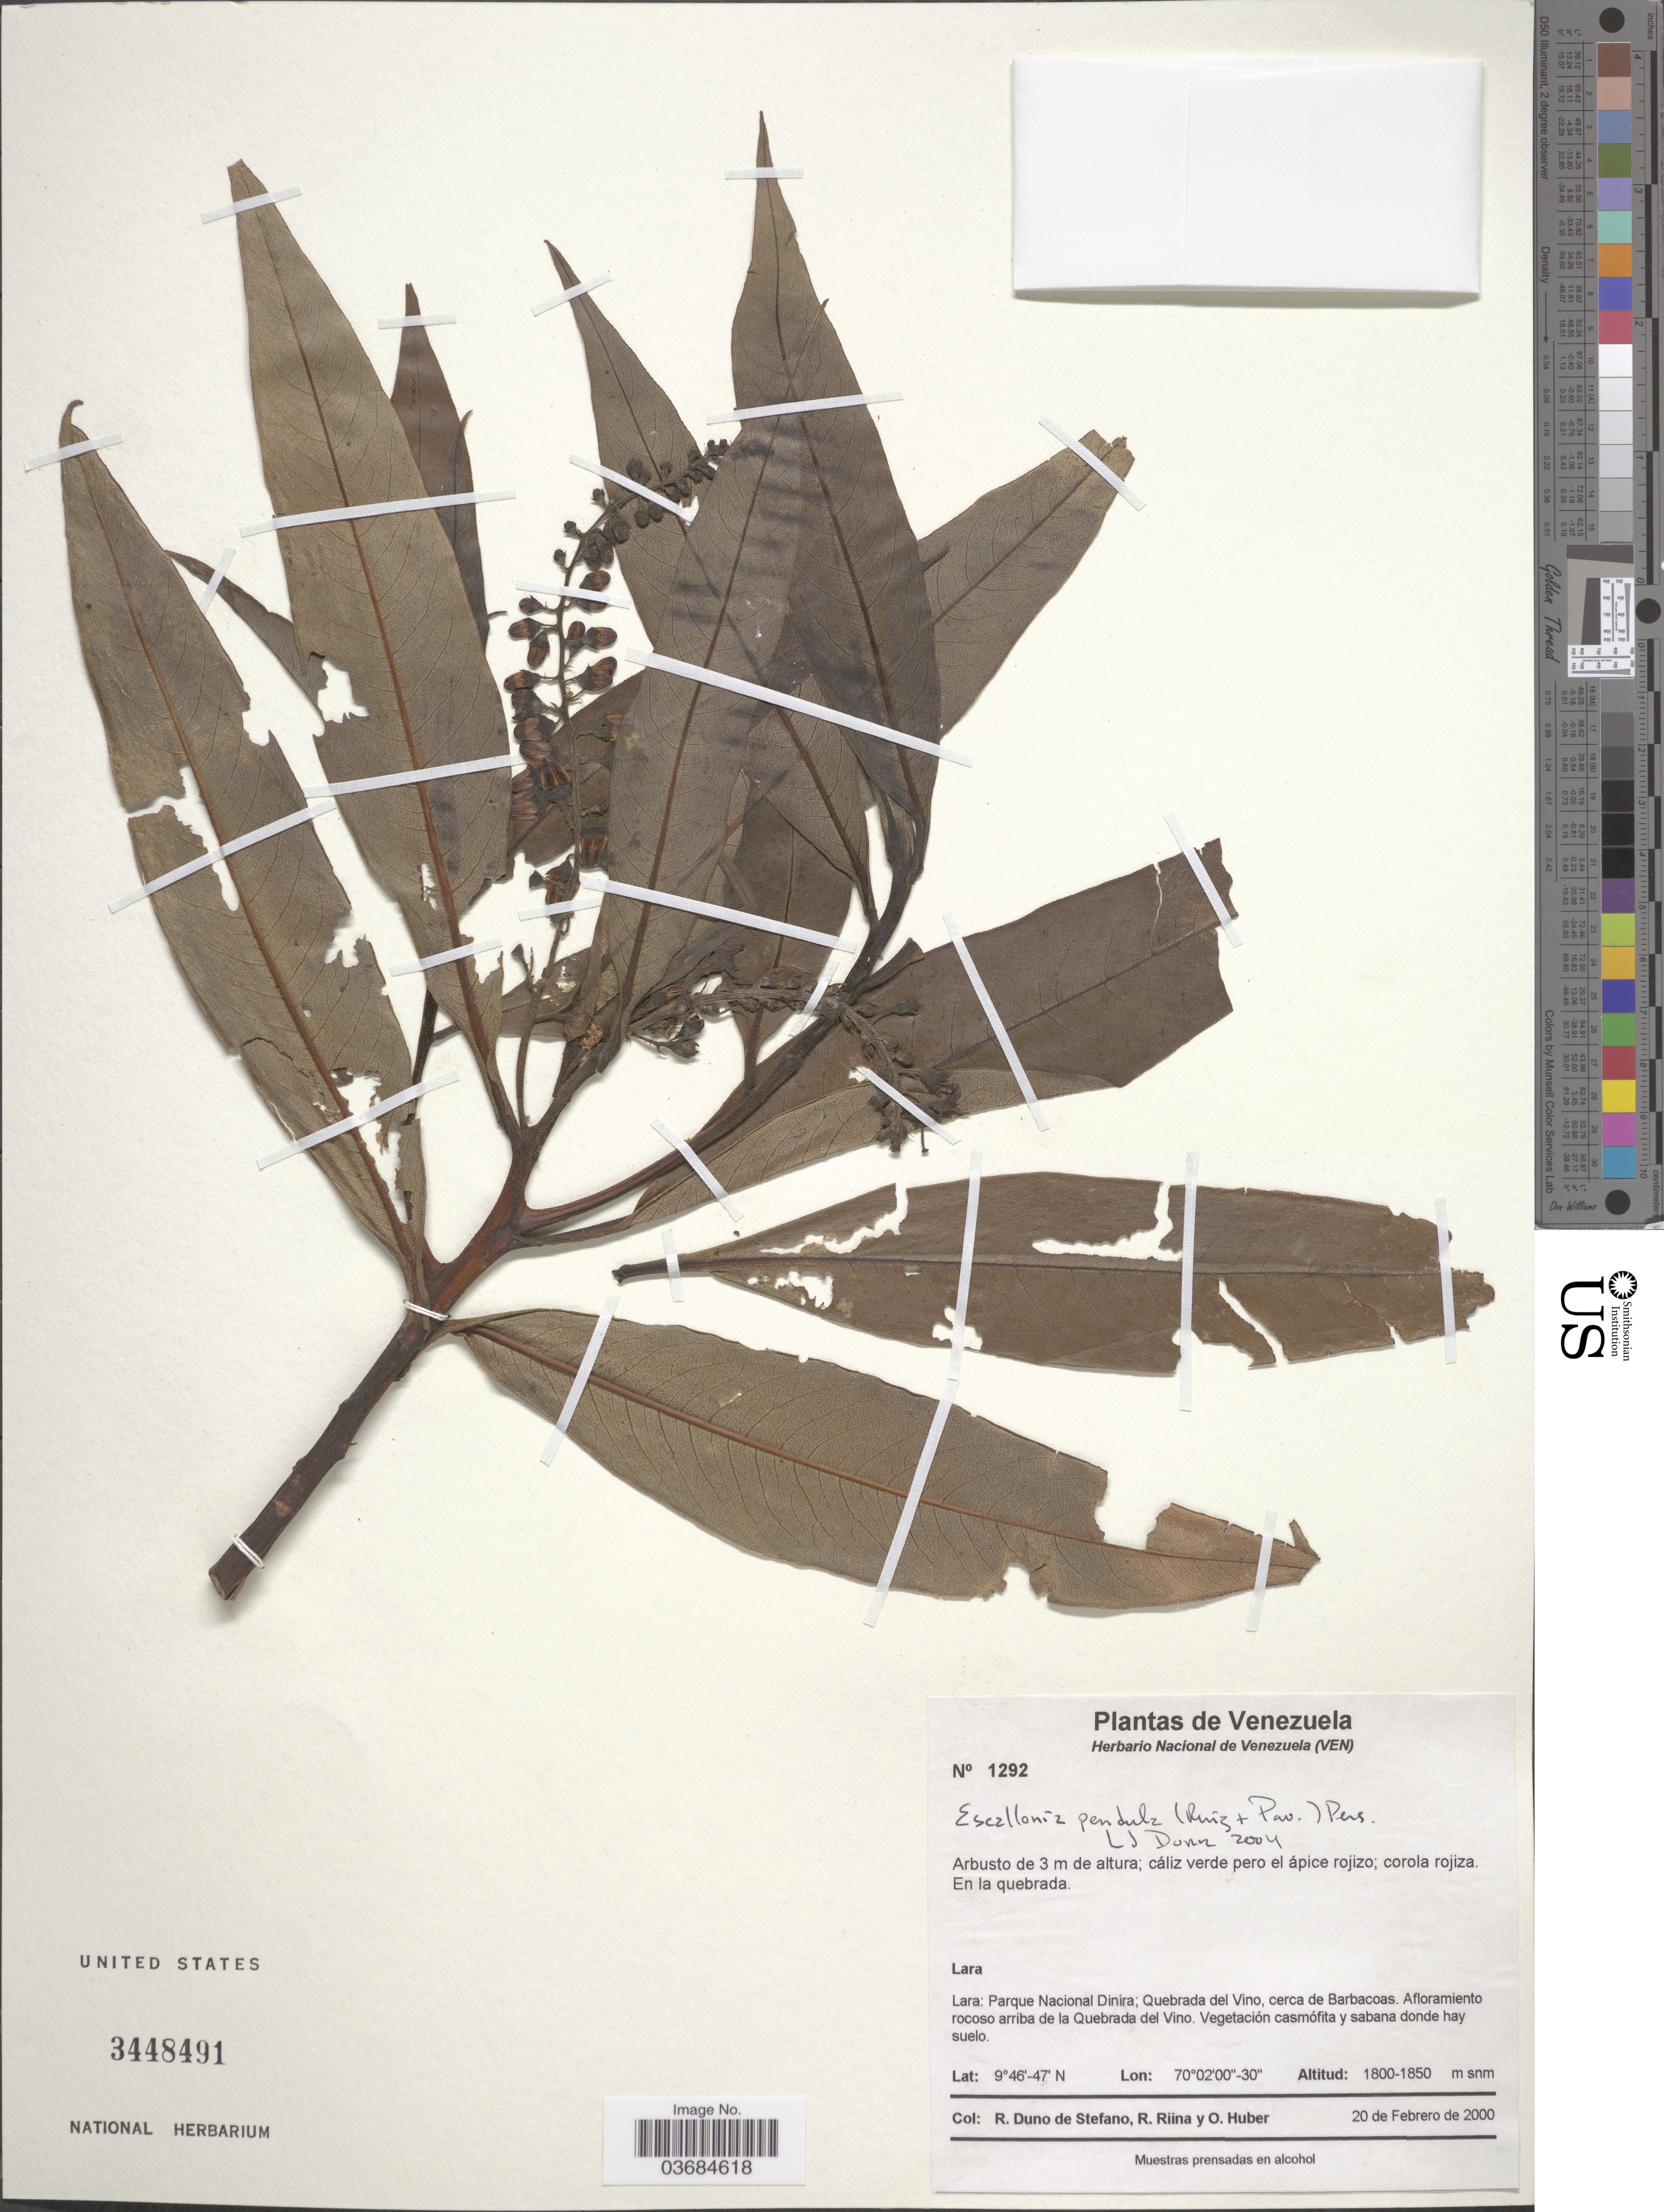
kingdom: Plantae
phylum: Tracheophyta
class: Magnoliopsida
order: Escalloniales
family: Escalloniaceae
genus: Escallonia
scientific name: Escallonia pendula var. pendula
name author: (Ruiz & Pav.) Pers.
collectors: R. Duno de Stefano, R. Riina & O. Huber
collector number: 1292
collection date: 2000-02-20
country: Venezuela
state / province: Lara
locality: Parque Nacional Dinira; Quebrada del Vino, cerca de Barbacoas. Afloramiento rocoso arriba de la Quebrada del Vino.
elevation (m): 1800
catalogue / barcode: US 3448491